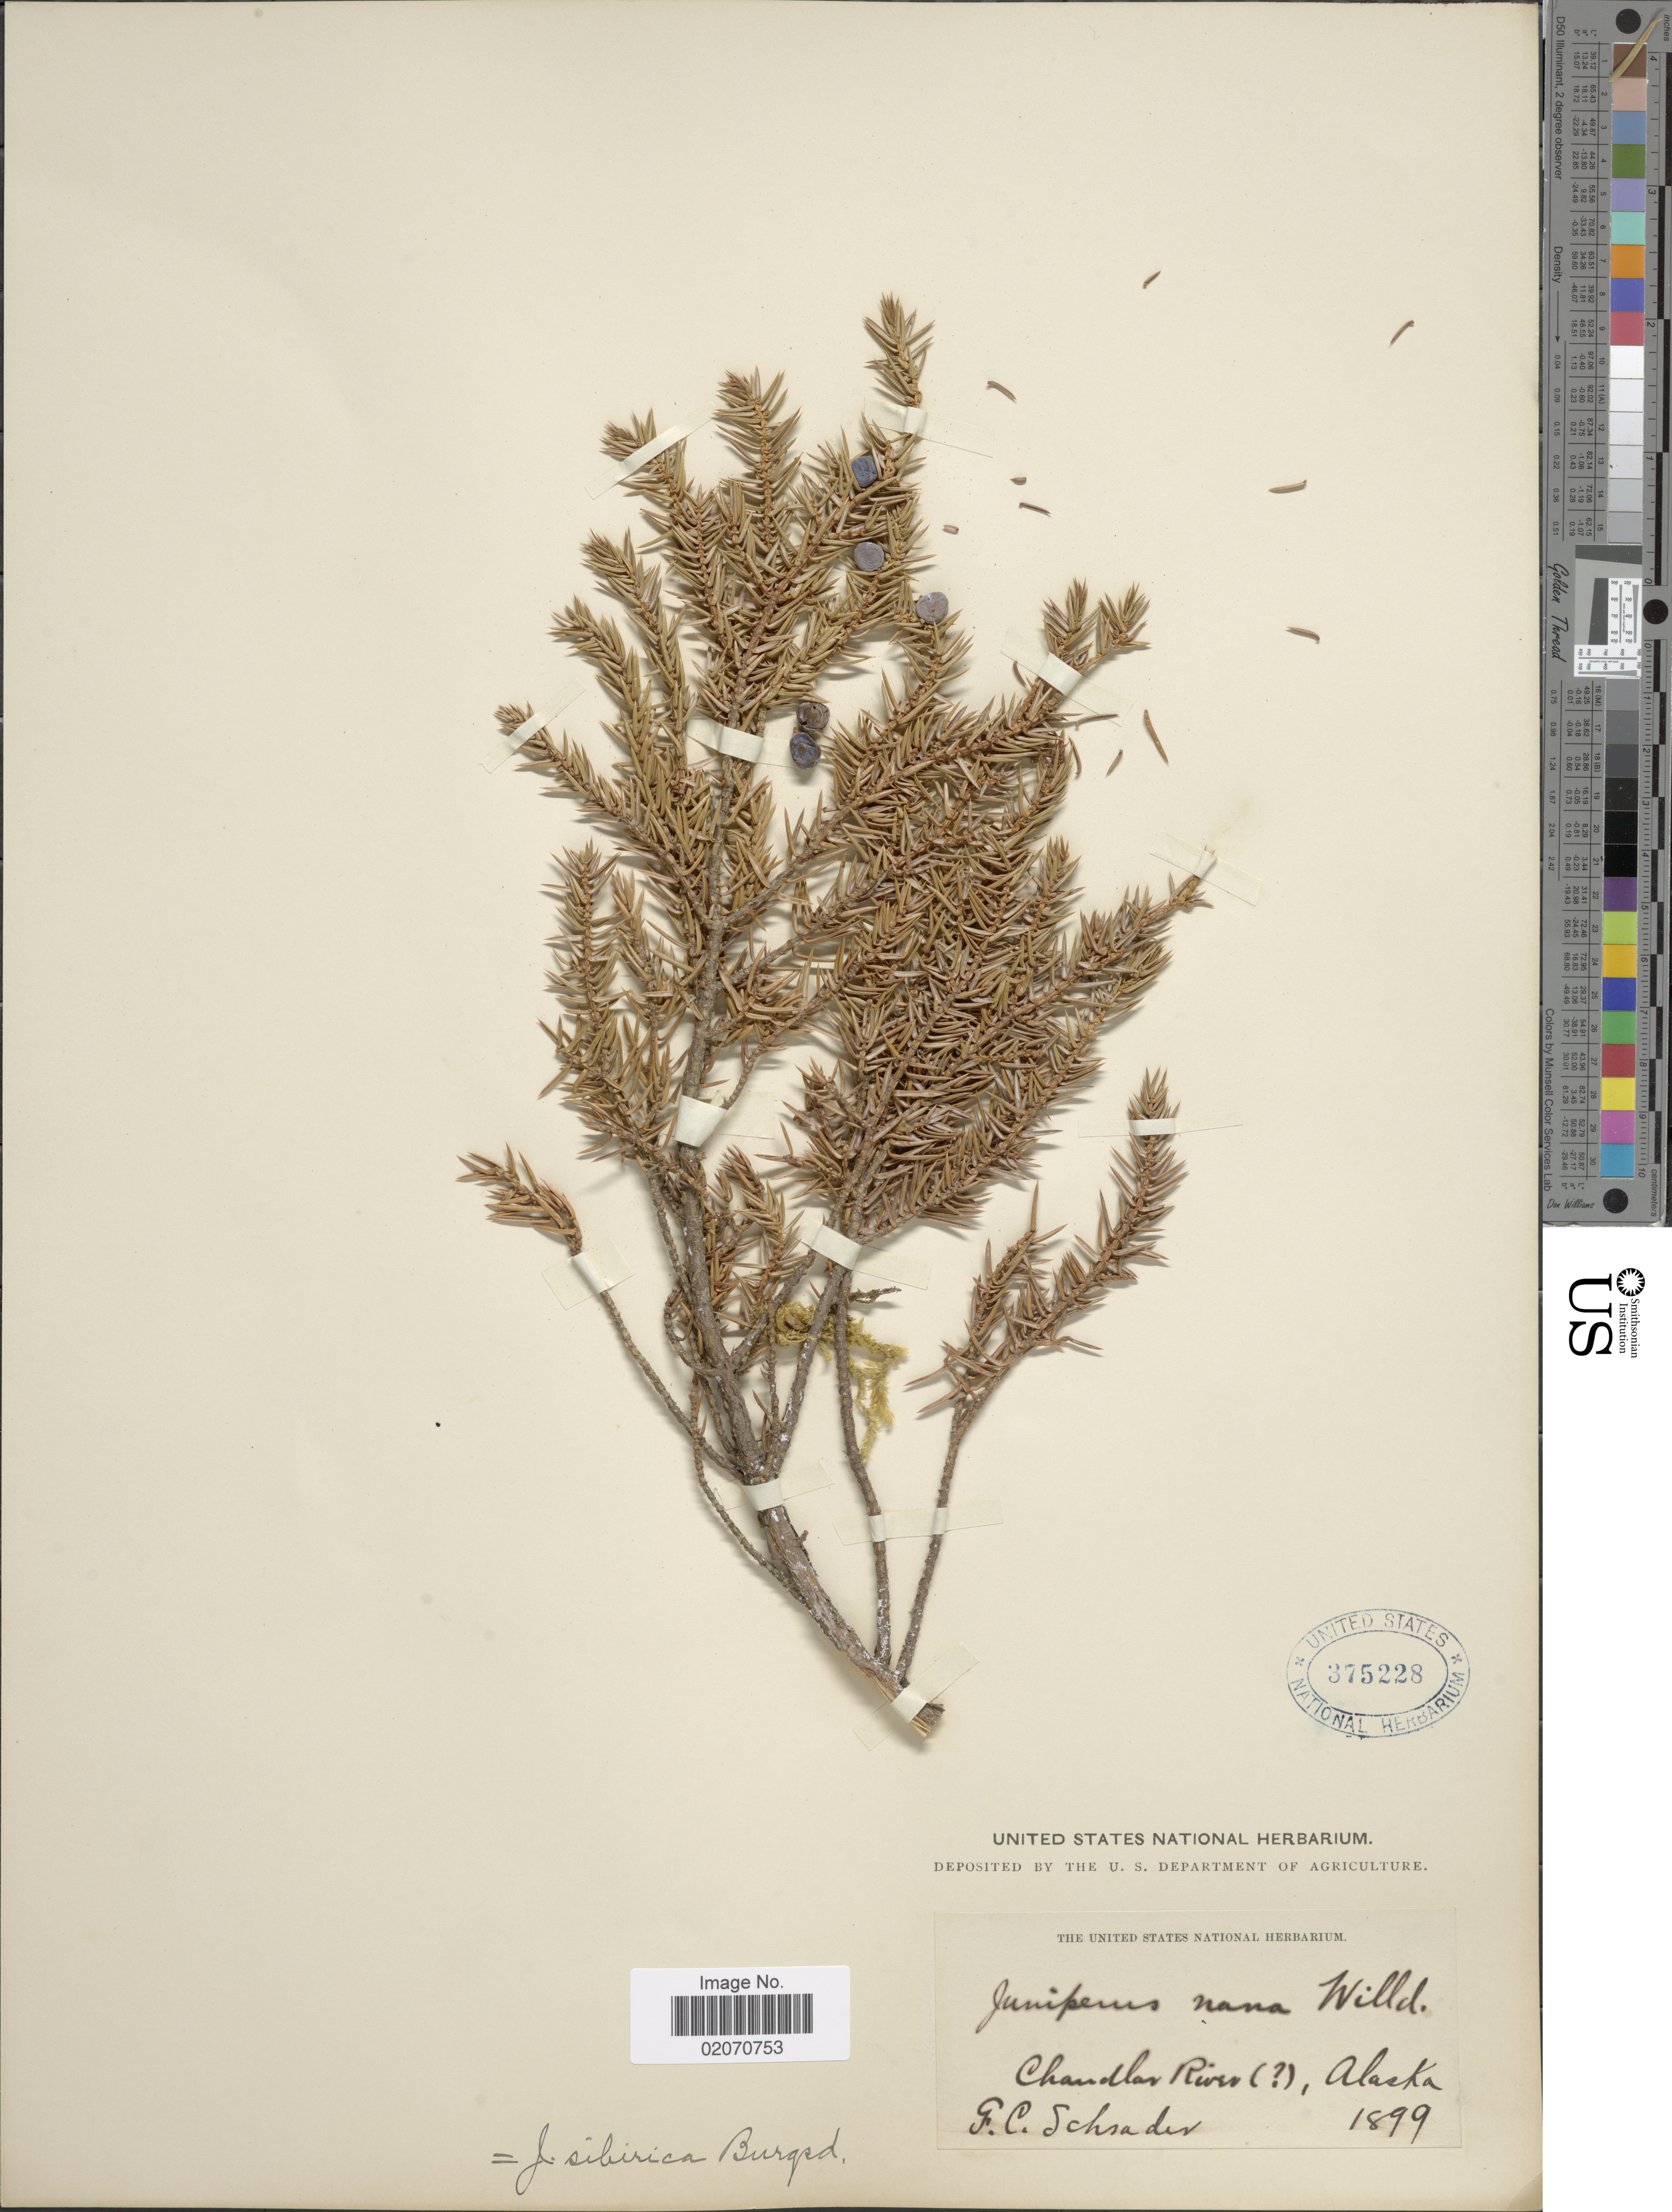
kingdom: Plantae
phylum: Tracheophyta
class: Pinopsida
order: Pinales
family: Cupressaceae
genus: Juniperus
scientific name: Juniperus communis subsp. nana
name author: (Willd.) Syme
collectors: F. C. Schrader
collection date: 1899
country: United States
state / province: Alaska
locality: Chandler River ( [unsure placement]) , Alaska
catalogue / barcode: US 375228